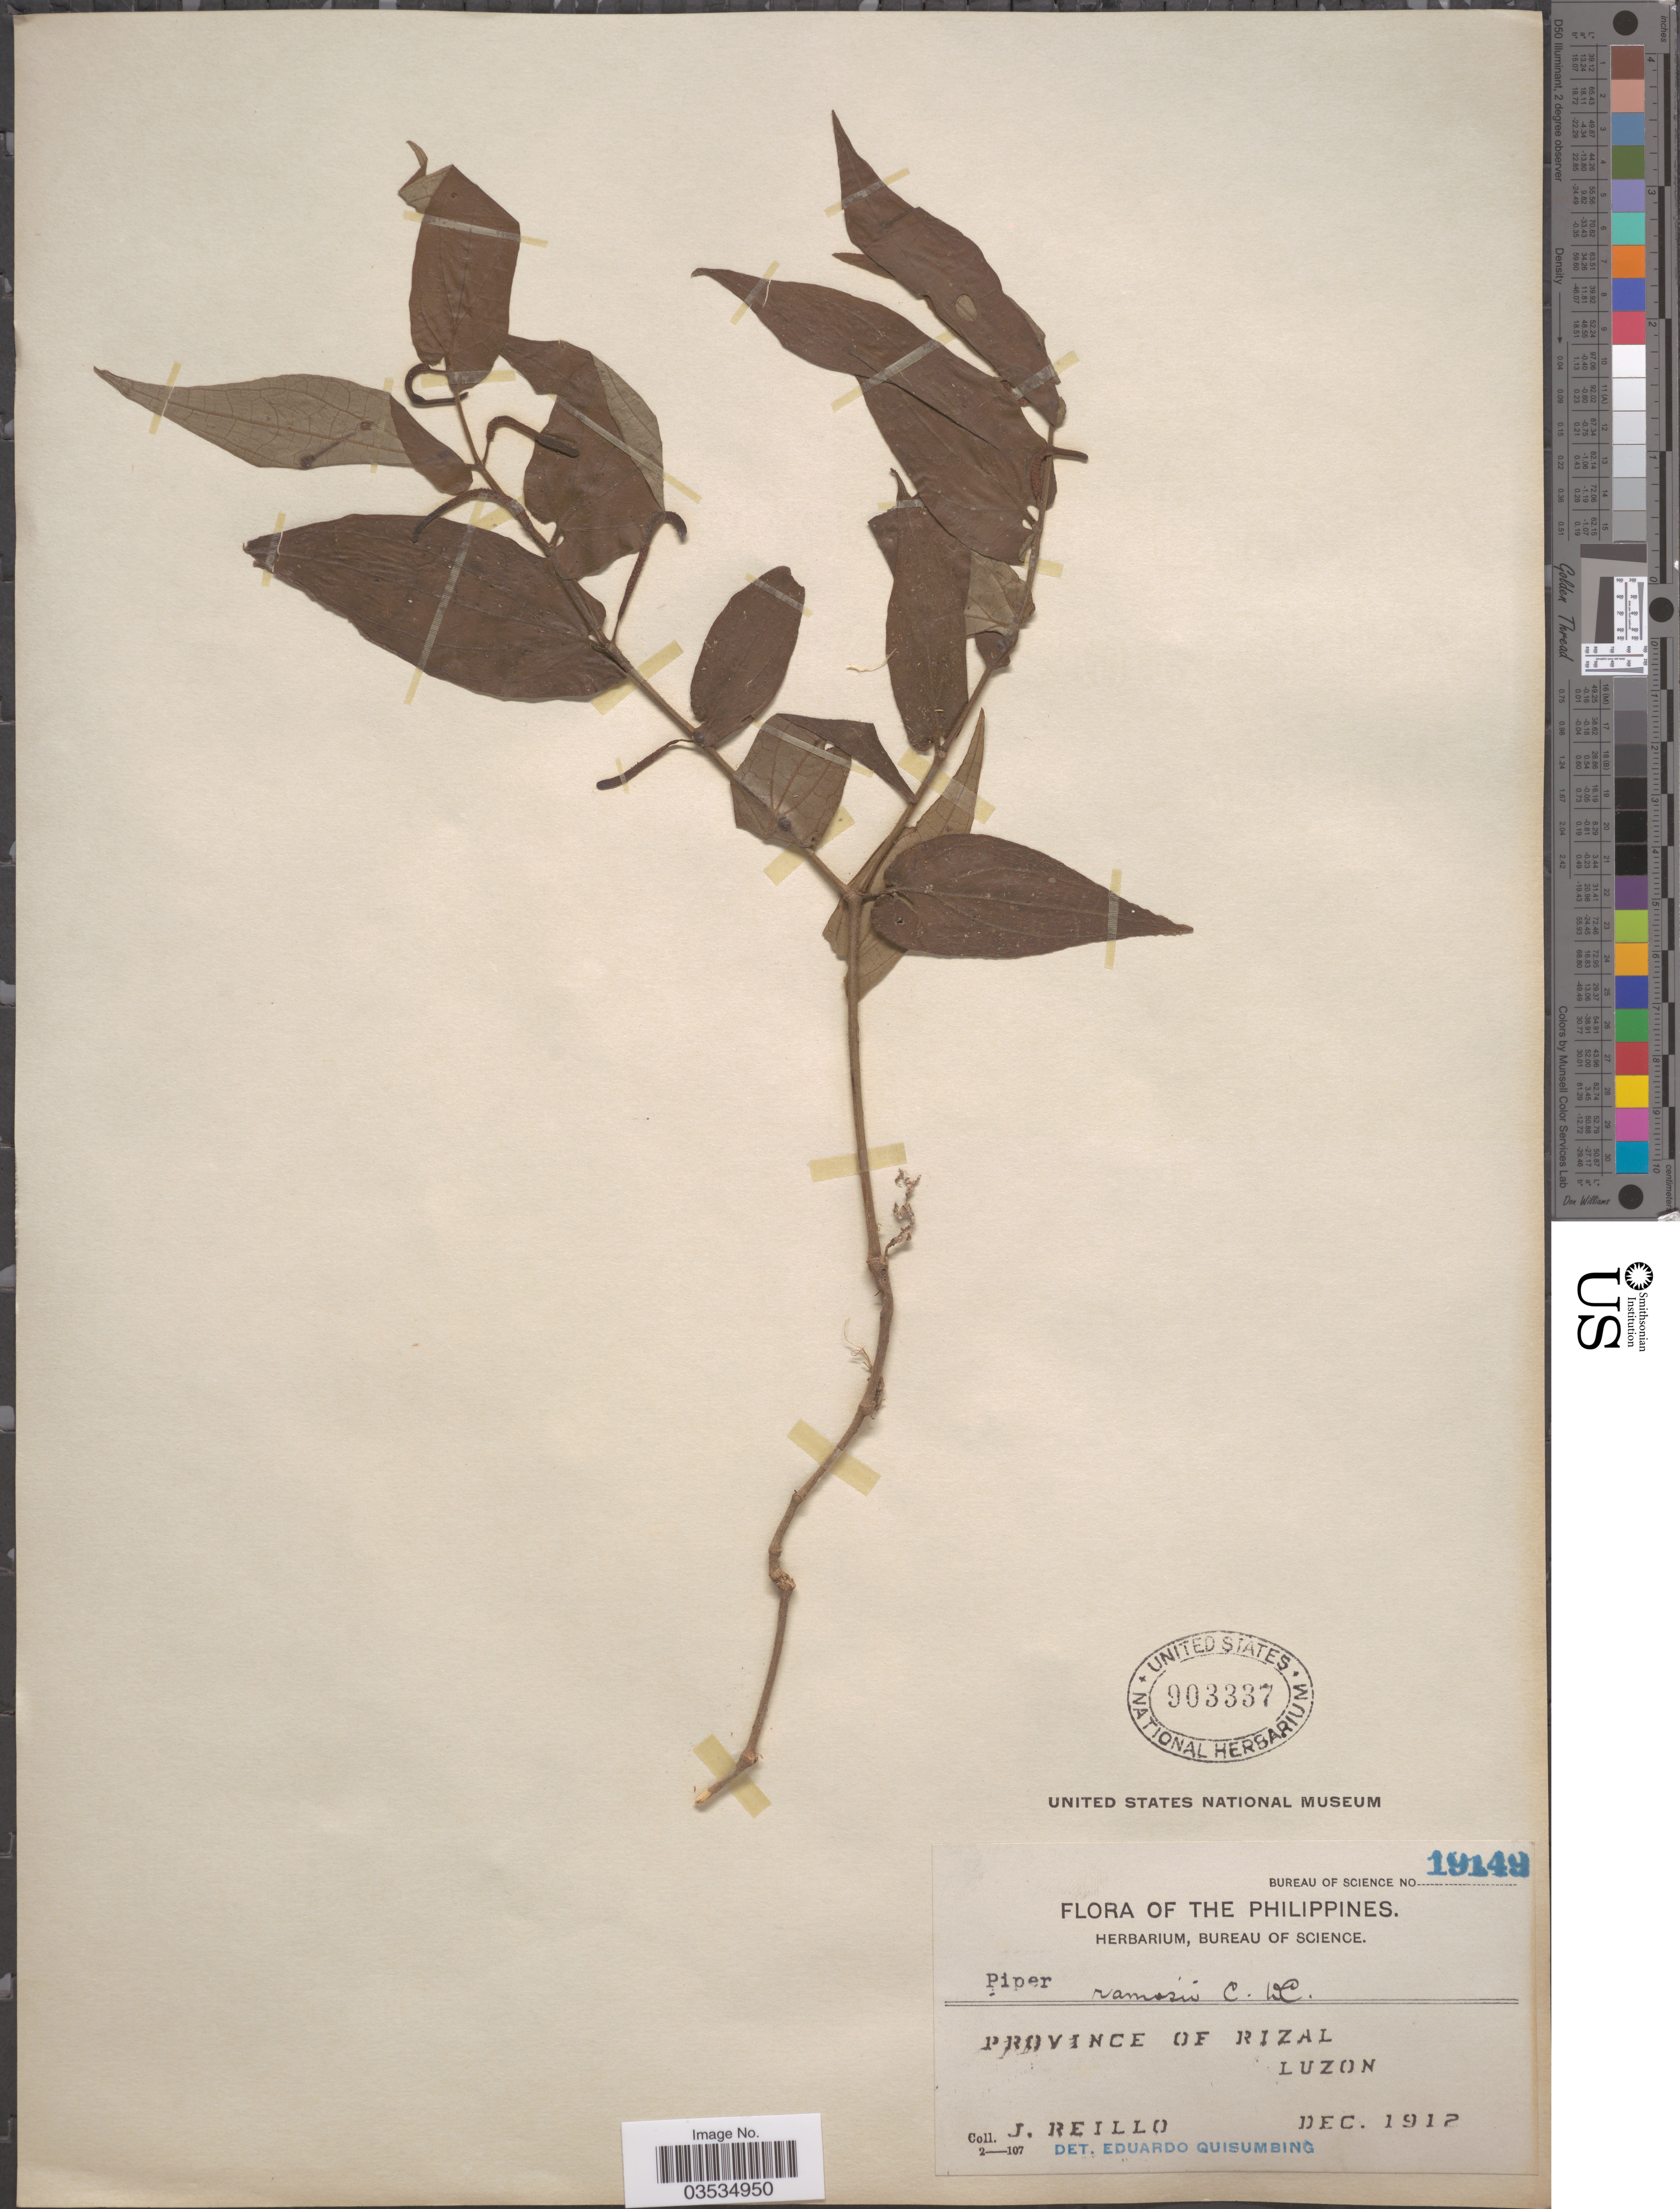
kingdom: Plantae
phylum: Tracheophyta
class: Magnoliopsida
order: Piperales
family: Piperaceae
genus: Piper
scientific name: Piper ramosii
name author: C. DC.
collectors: J. Reillo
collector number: Bureau of Science 19149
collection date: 1912-12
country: Philippines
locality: Province of Rizal. Luzon.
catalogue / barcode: US 903337